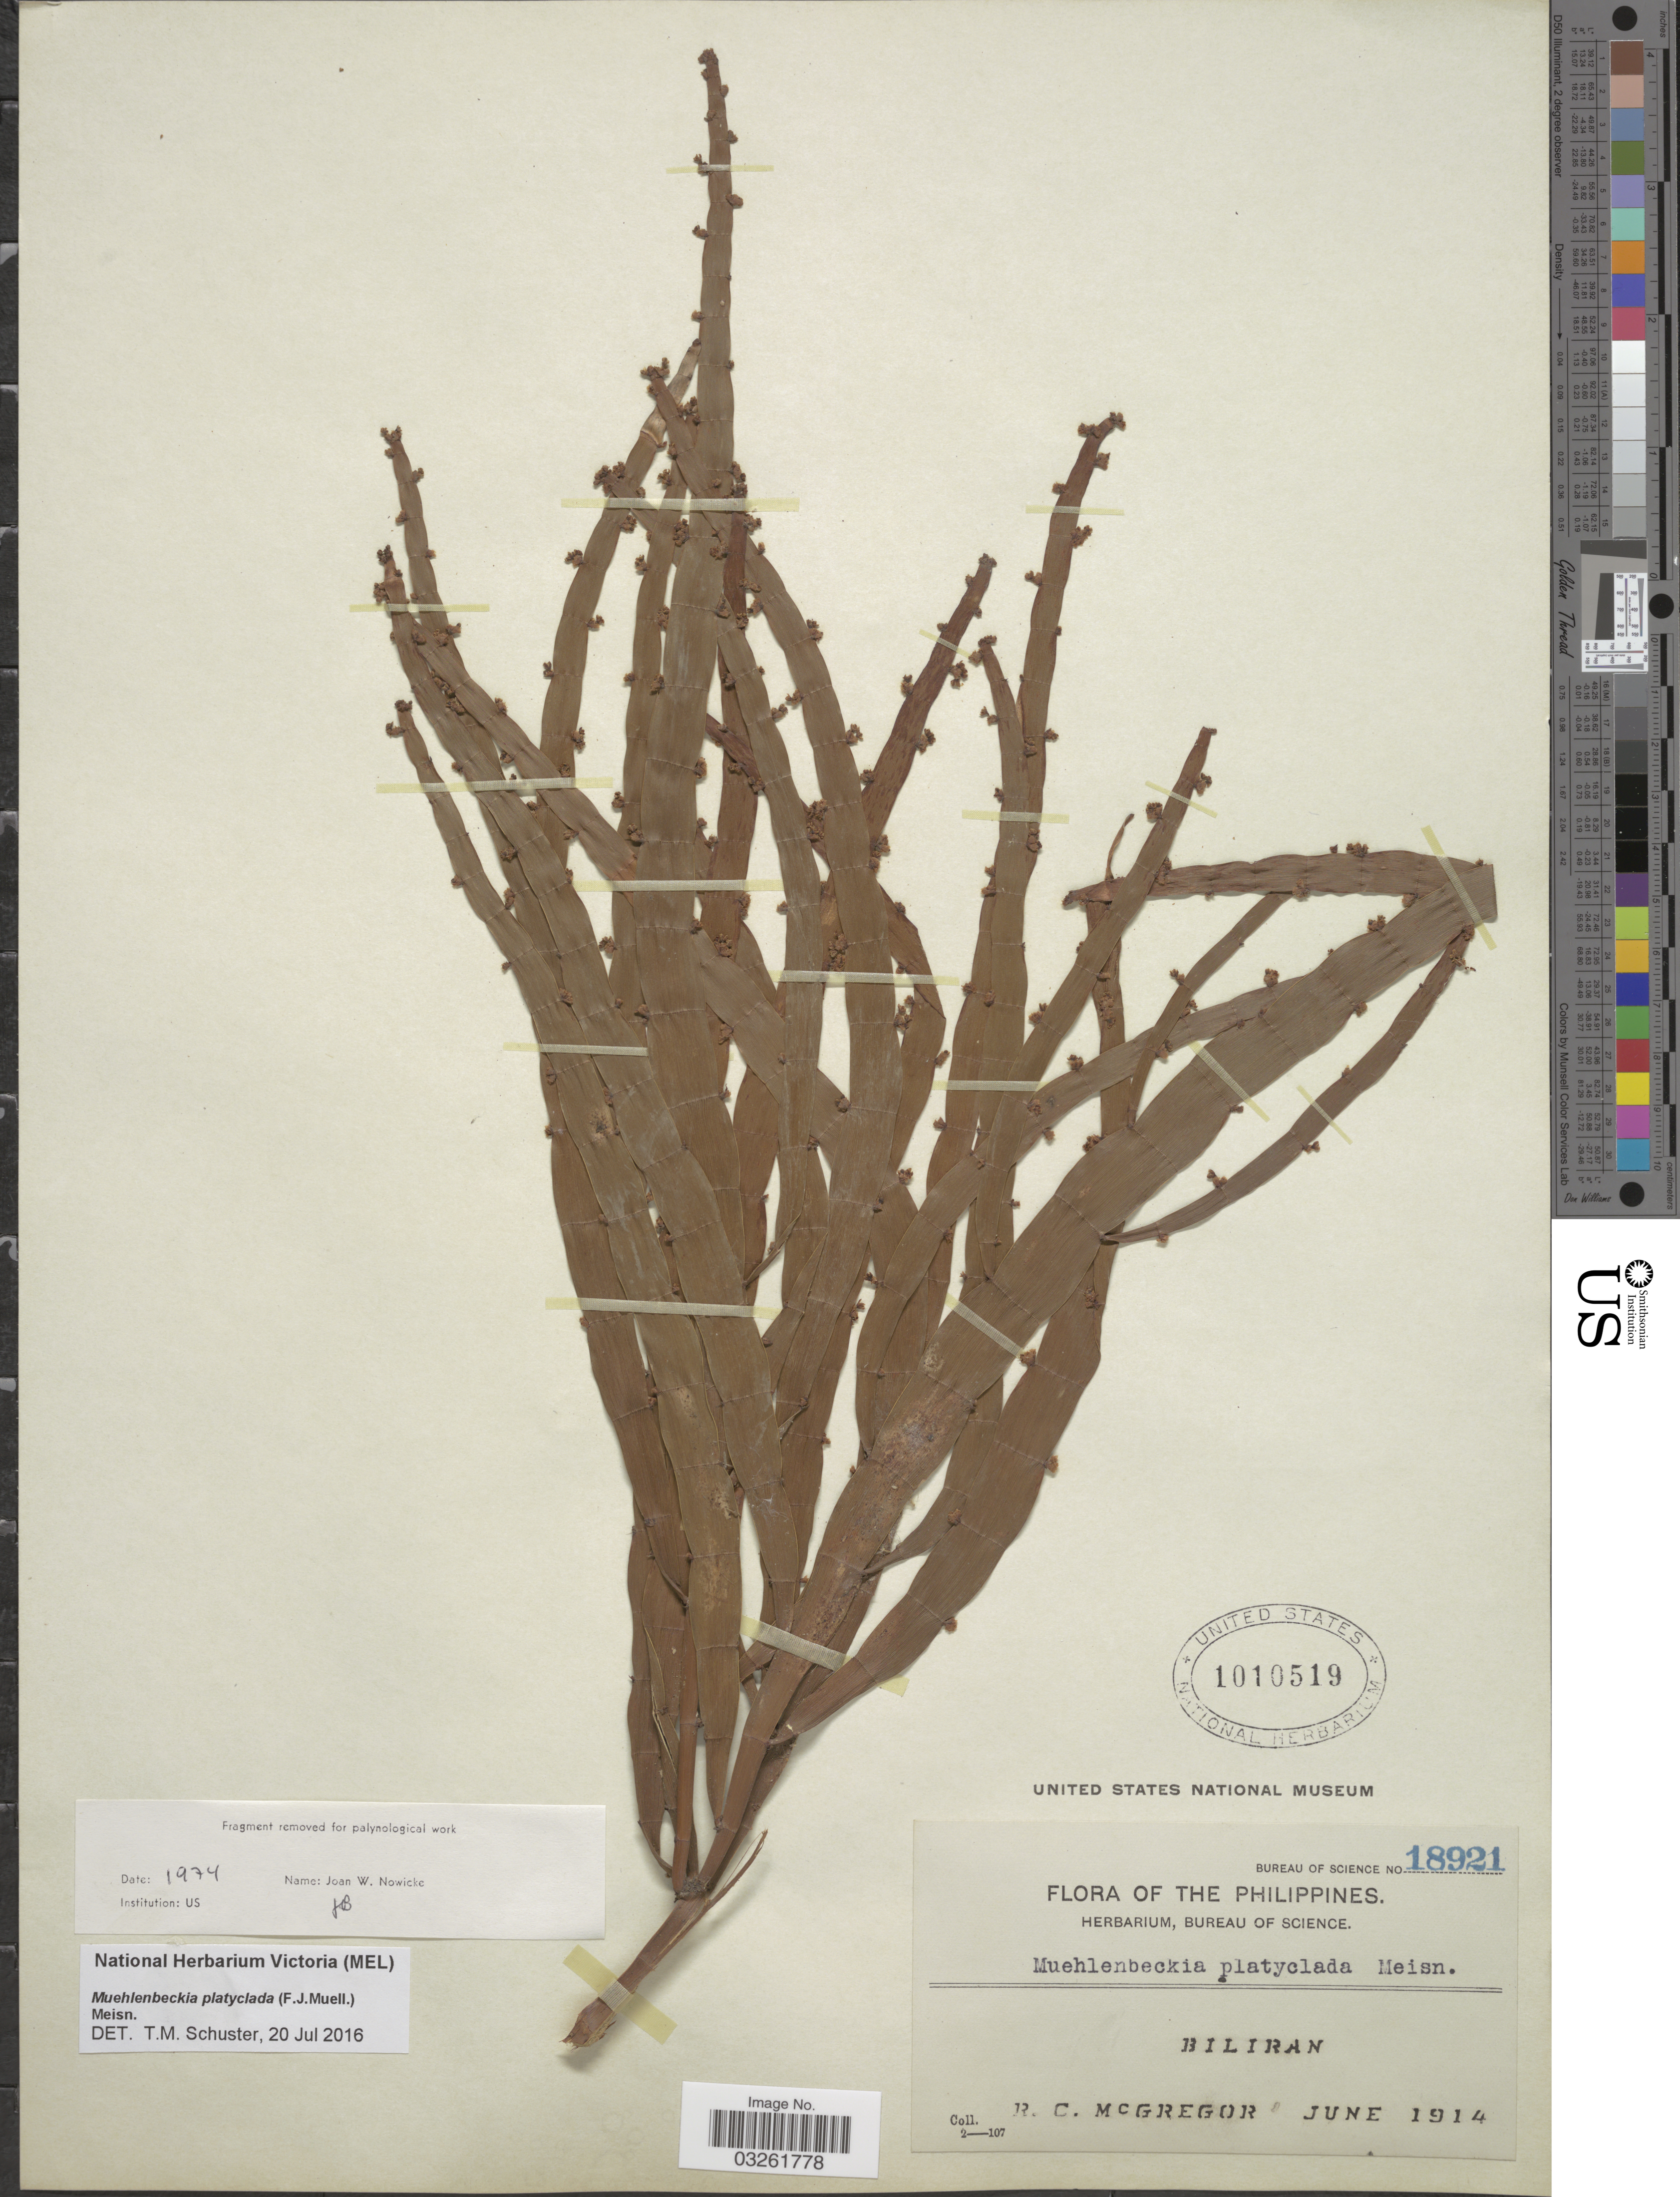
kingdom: Plantae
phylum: Tracheophyta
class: Magnoliopsida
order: Caryophyllales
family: Polygonaceae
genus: Muehlenbeckia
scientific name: Muehlenbeckia platyclada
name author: (F. Muell.) Meisn.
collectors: R. C. McGregor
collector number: Bureau of Science 18921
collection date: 1914-06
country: Philippines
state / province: Eastern Visayas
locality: Biliran.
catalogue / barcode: US 1010519